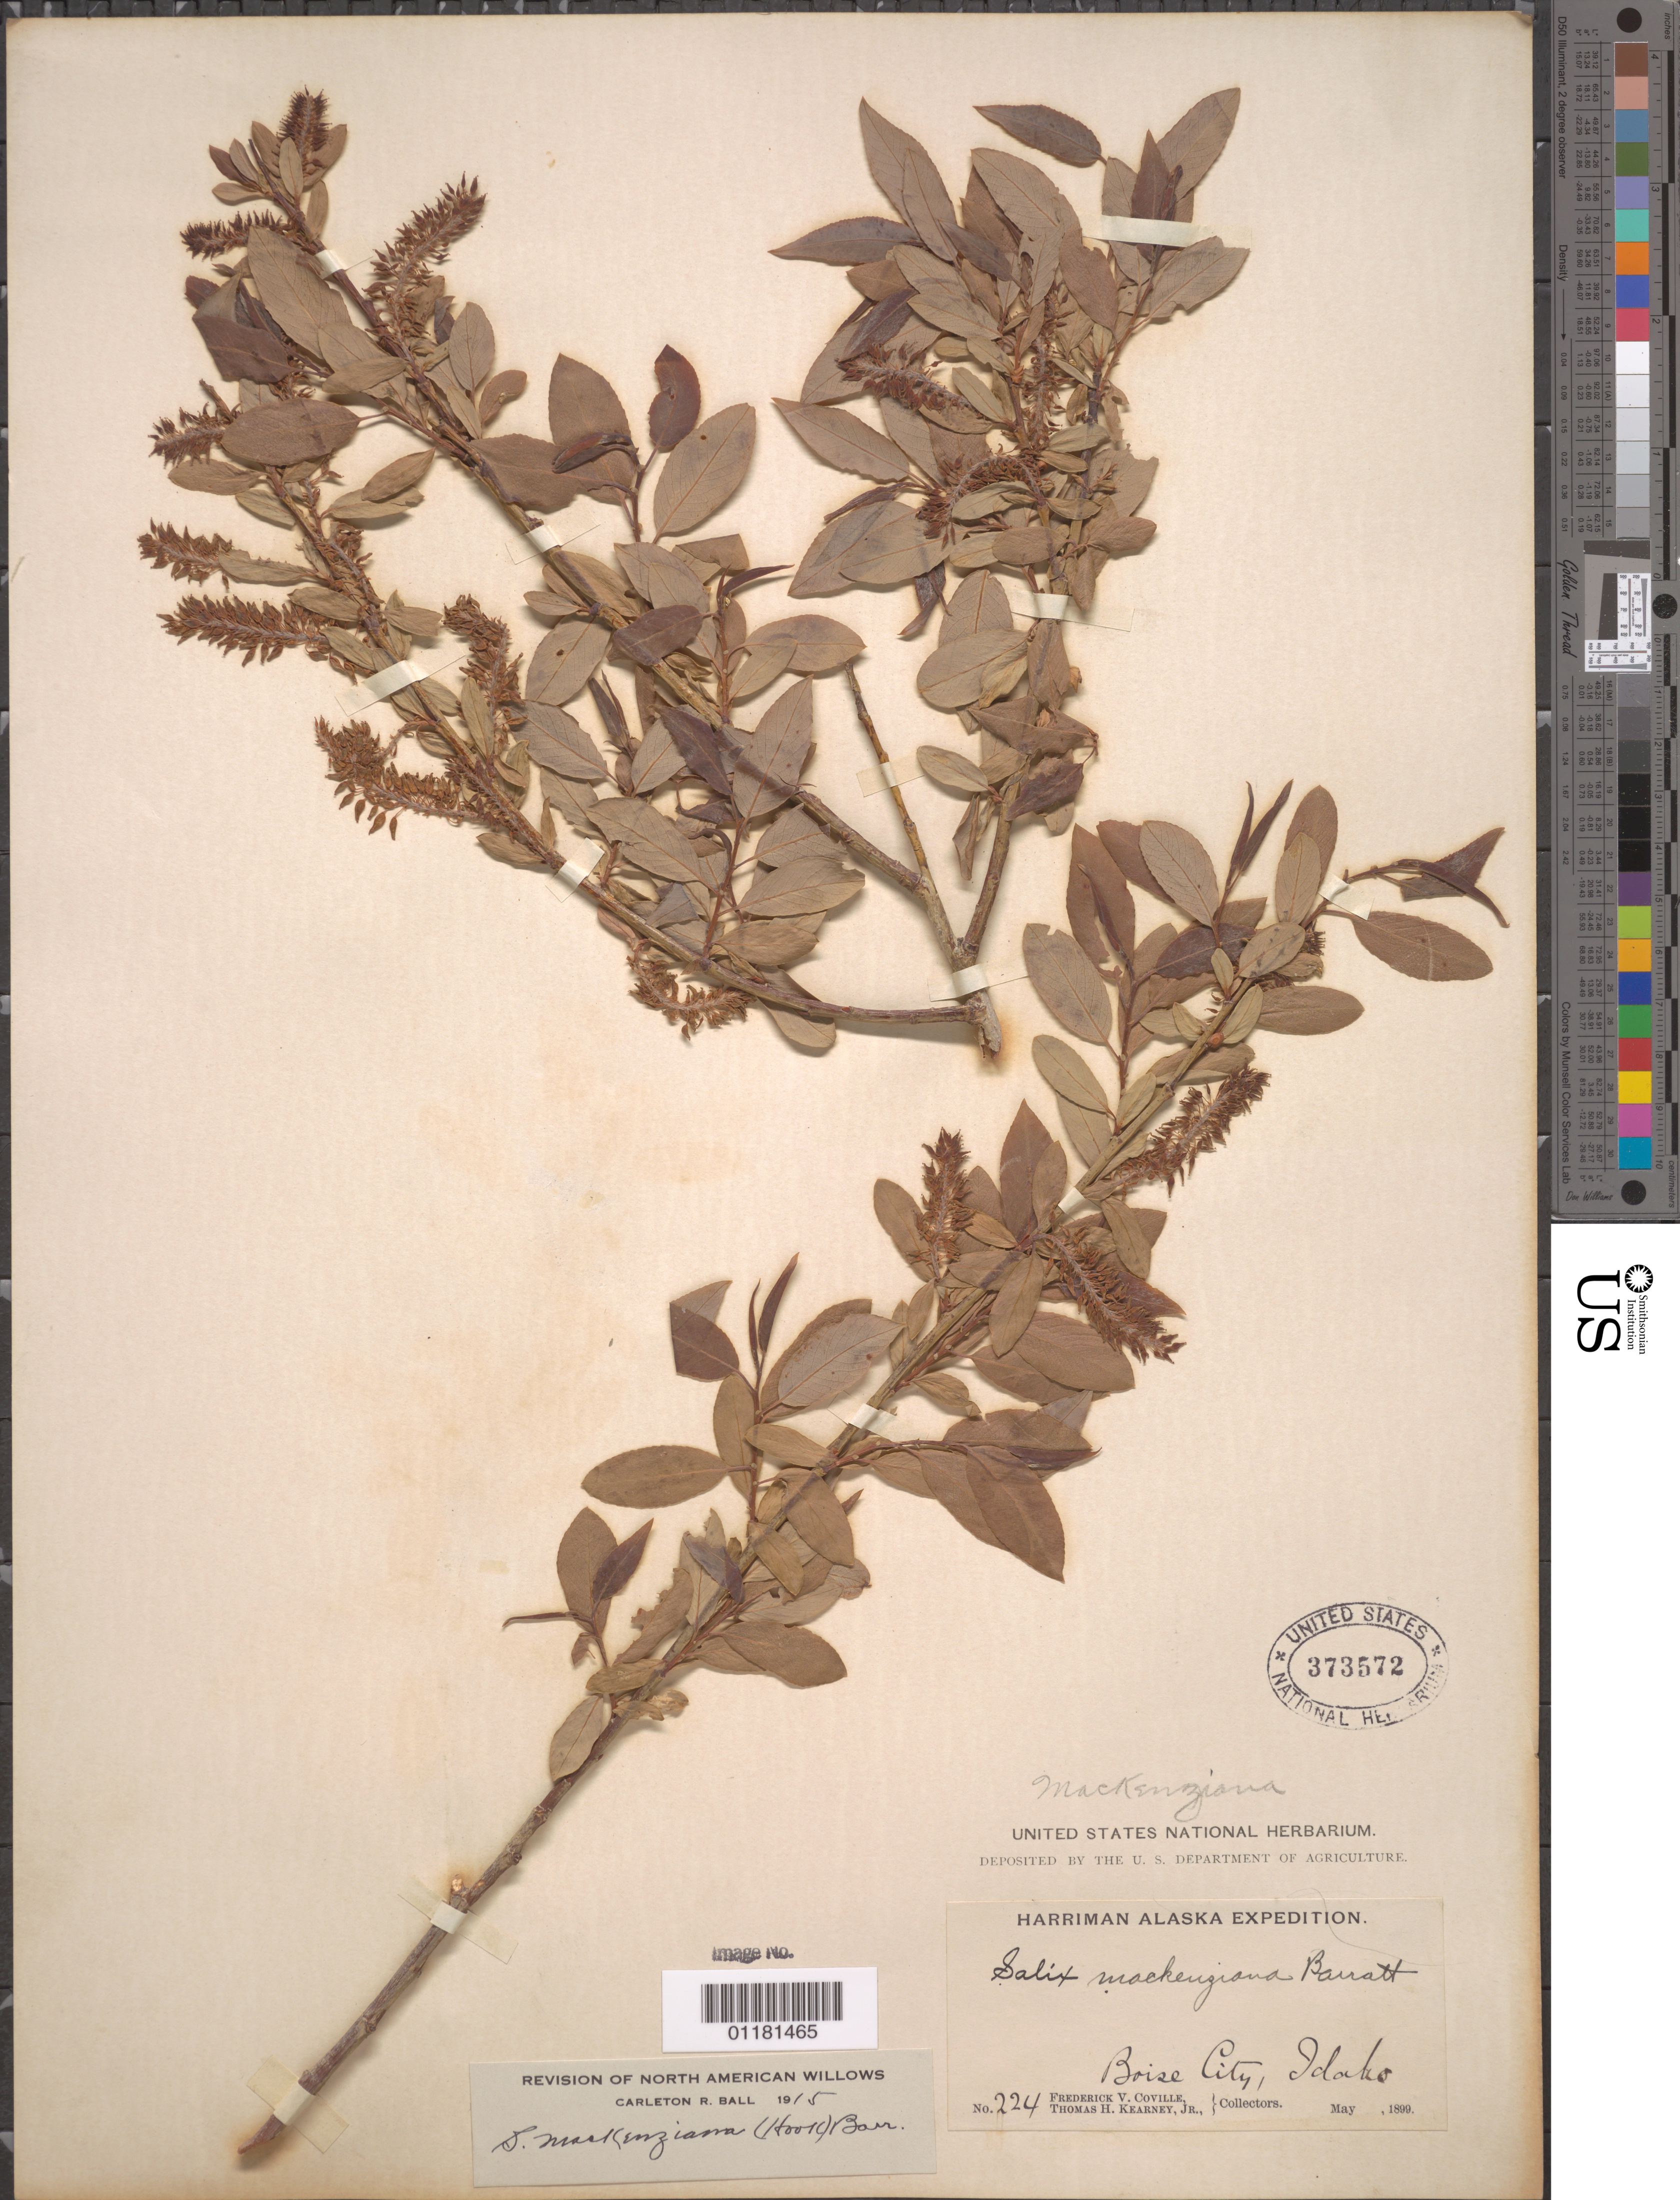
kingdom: Plantae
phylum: Tracheophyta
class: Magnoliopsida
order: Malpighiales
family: Salicaceae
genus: Salix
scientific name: Salix mackenzieana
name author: (Hook.) Barratt ex Andersson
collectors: F. V. Coville & T. H. Kearney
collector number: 224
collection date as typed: May 1899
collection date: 1899-05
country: United States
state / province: Idaho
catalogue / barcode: US 373572